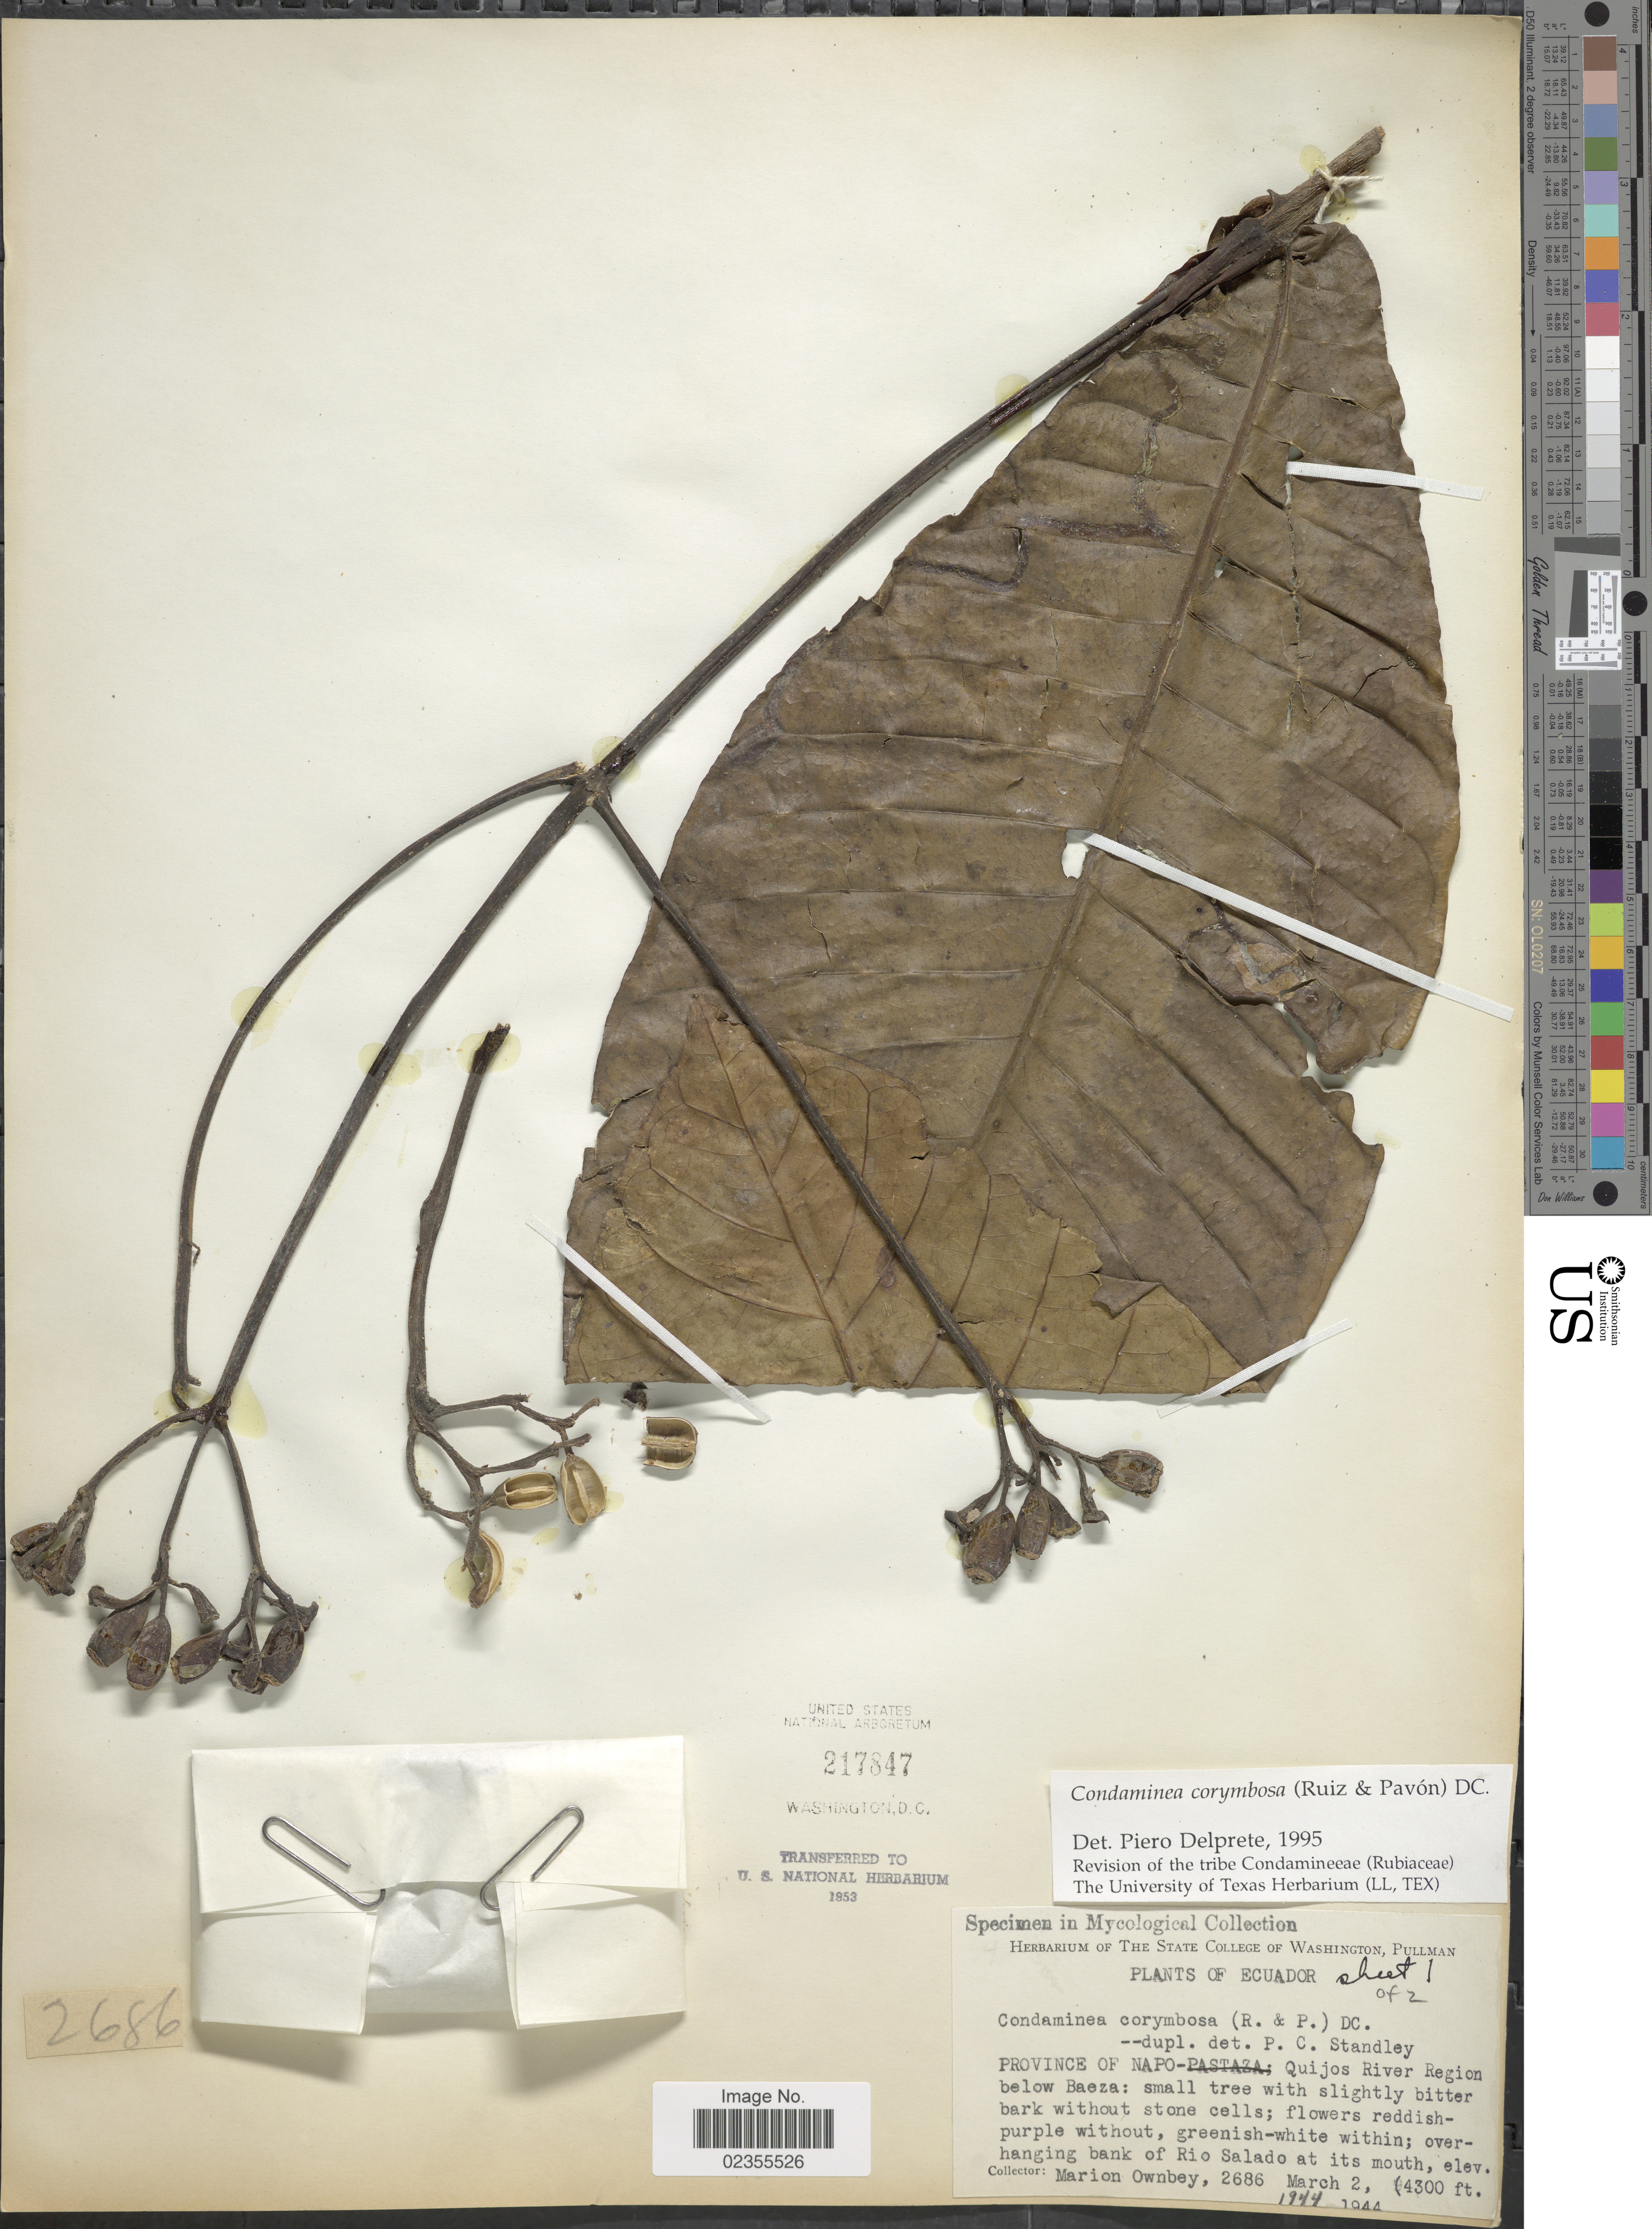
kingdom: Plantae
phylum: Tracheophyta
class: Magnoliopsida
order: Gentianales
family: Rubiaceae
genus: Condaminea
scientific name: Condaminea corymbosa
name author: (Ruiz & Pav.) DC.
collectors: F. M. Ownbey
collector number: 2686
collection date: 1944-03-02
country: Ecuador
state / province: Napo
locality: Quijos River Region below Baeza, overhanging bank of Rio Salado at its mouth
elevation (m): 1311